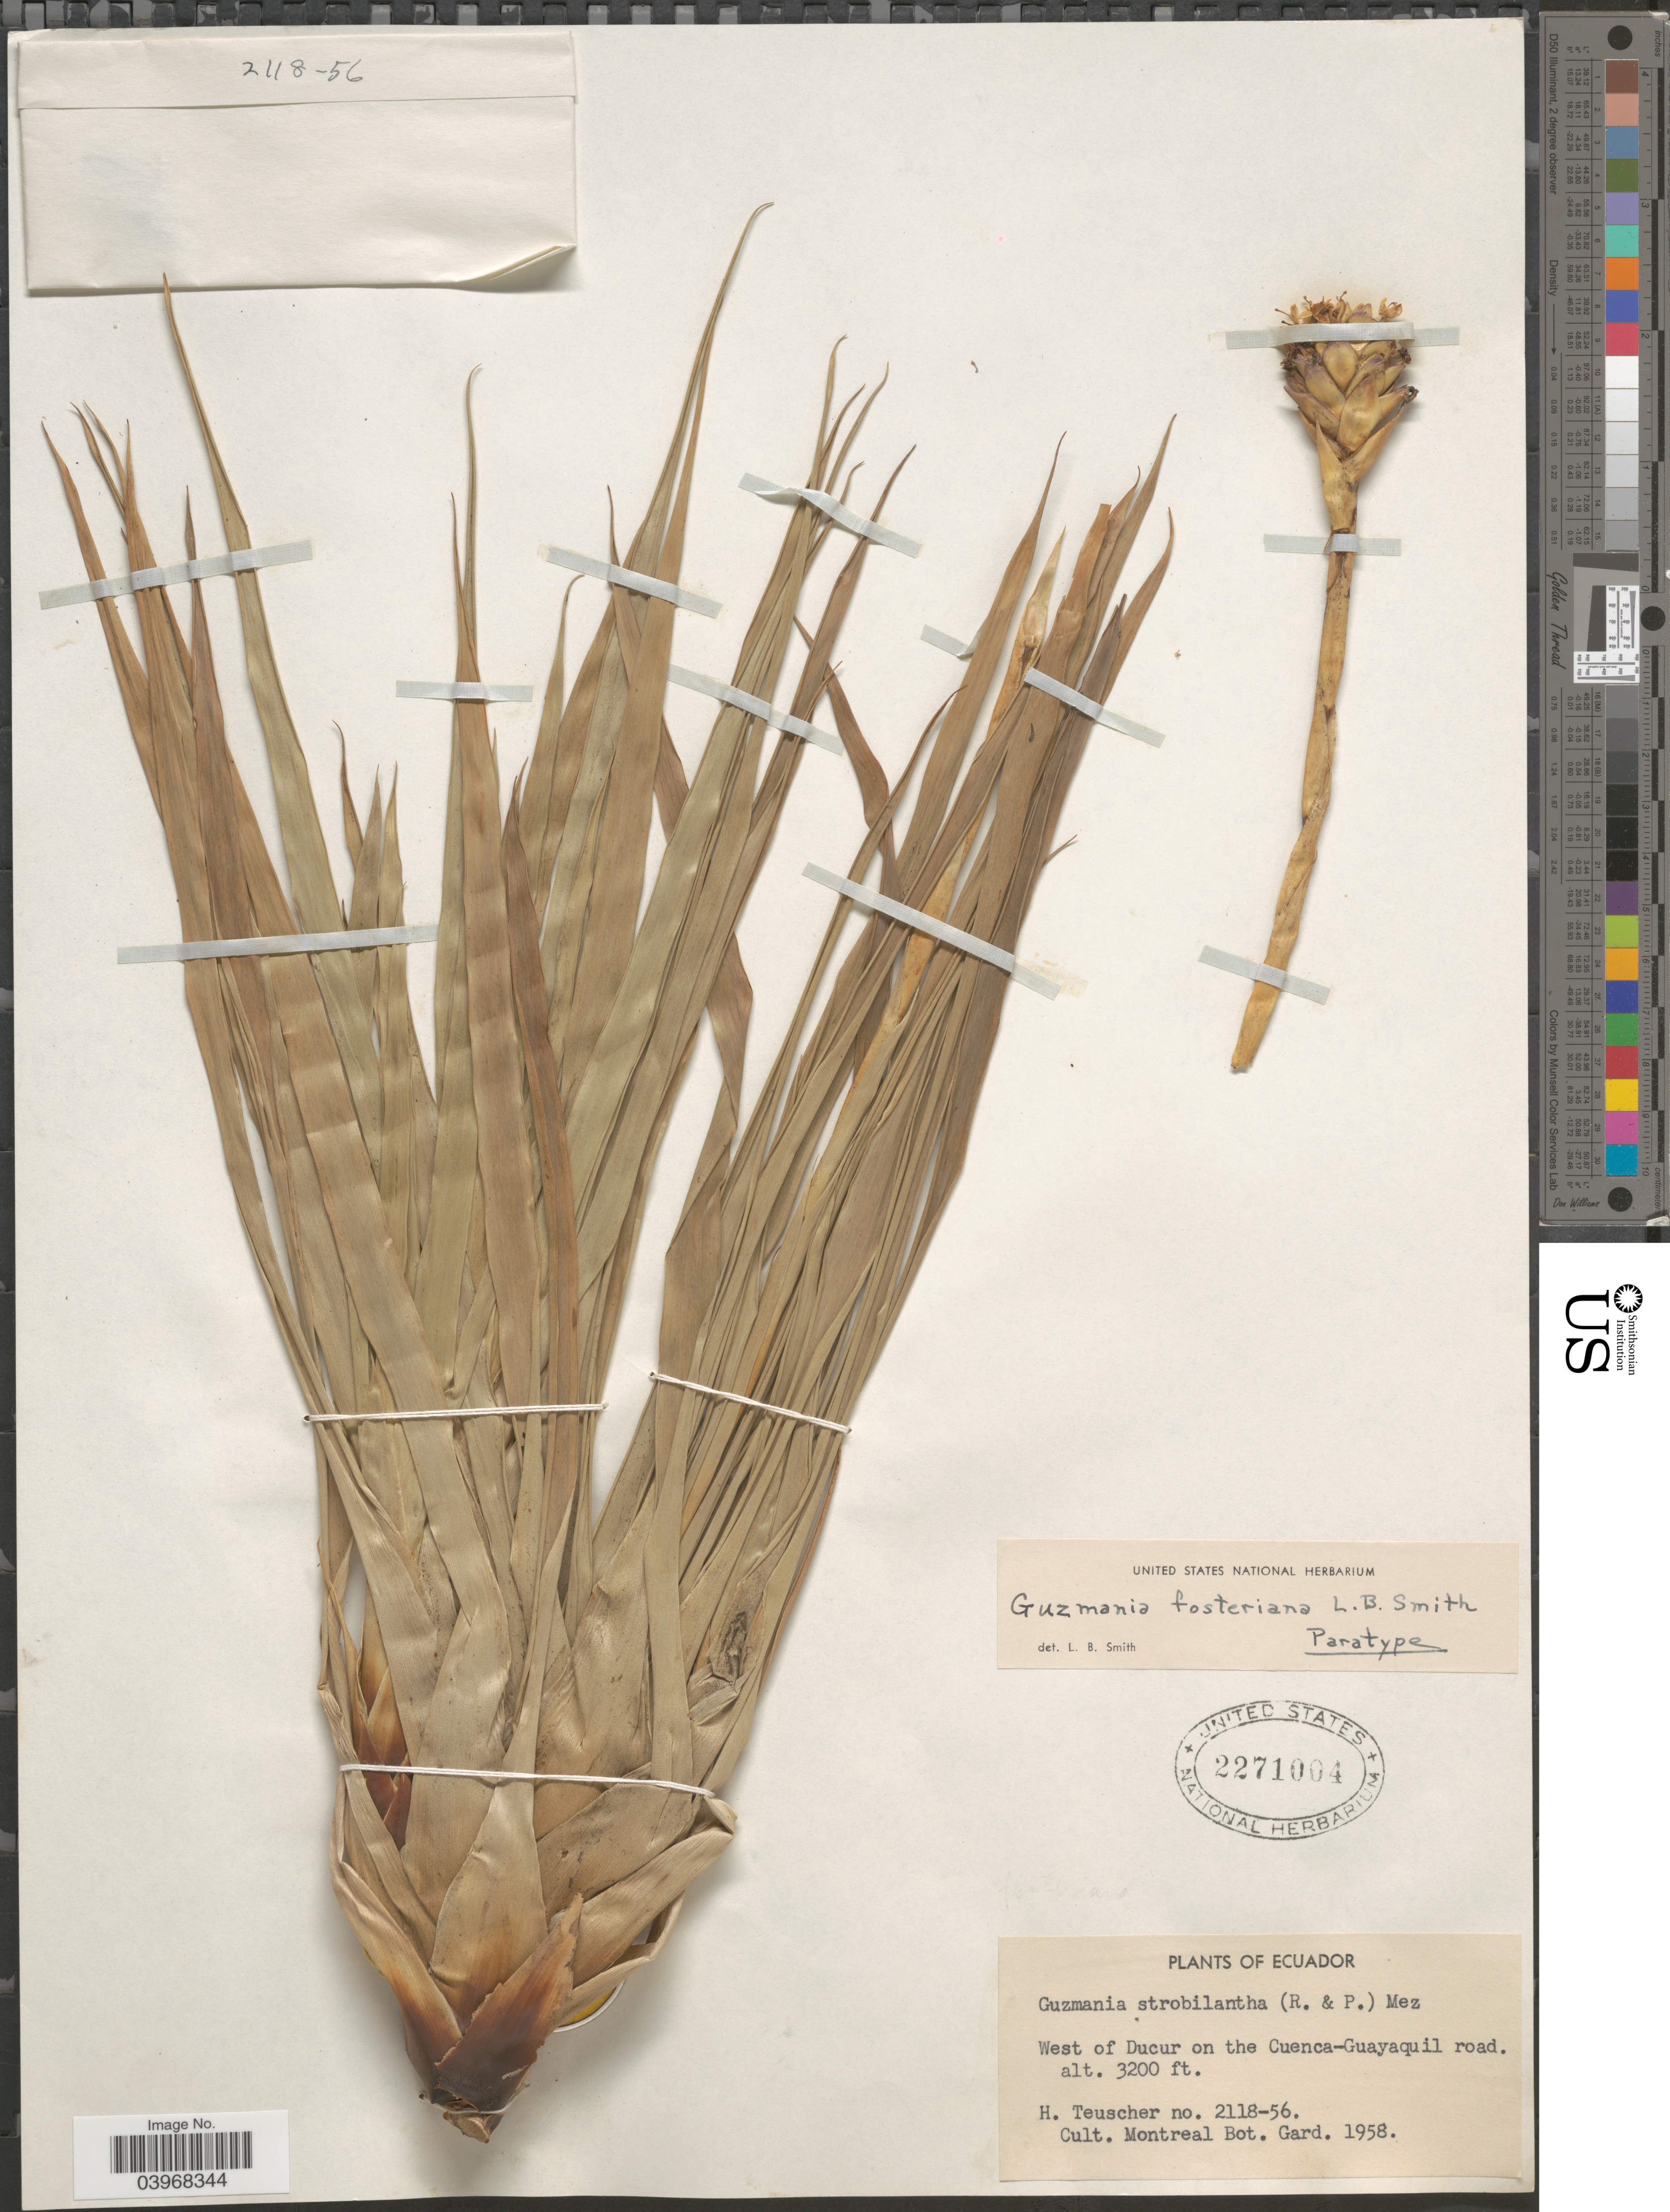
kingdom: Plantae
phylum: Tracheophyta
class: Liliopsida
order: Poales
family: Bromeliaceae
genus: Guzmania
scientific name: Guzmania fosteriana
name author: L.B. Sm.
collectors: H. Teuscher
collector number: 2118-56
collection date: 1958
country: Canada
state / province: Quebec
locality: Montreal Bot. Gard.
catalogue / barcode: US 2271004